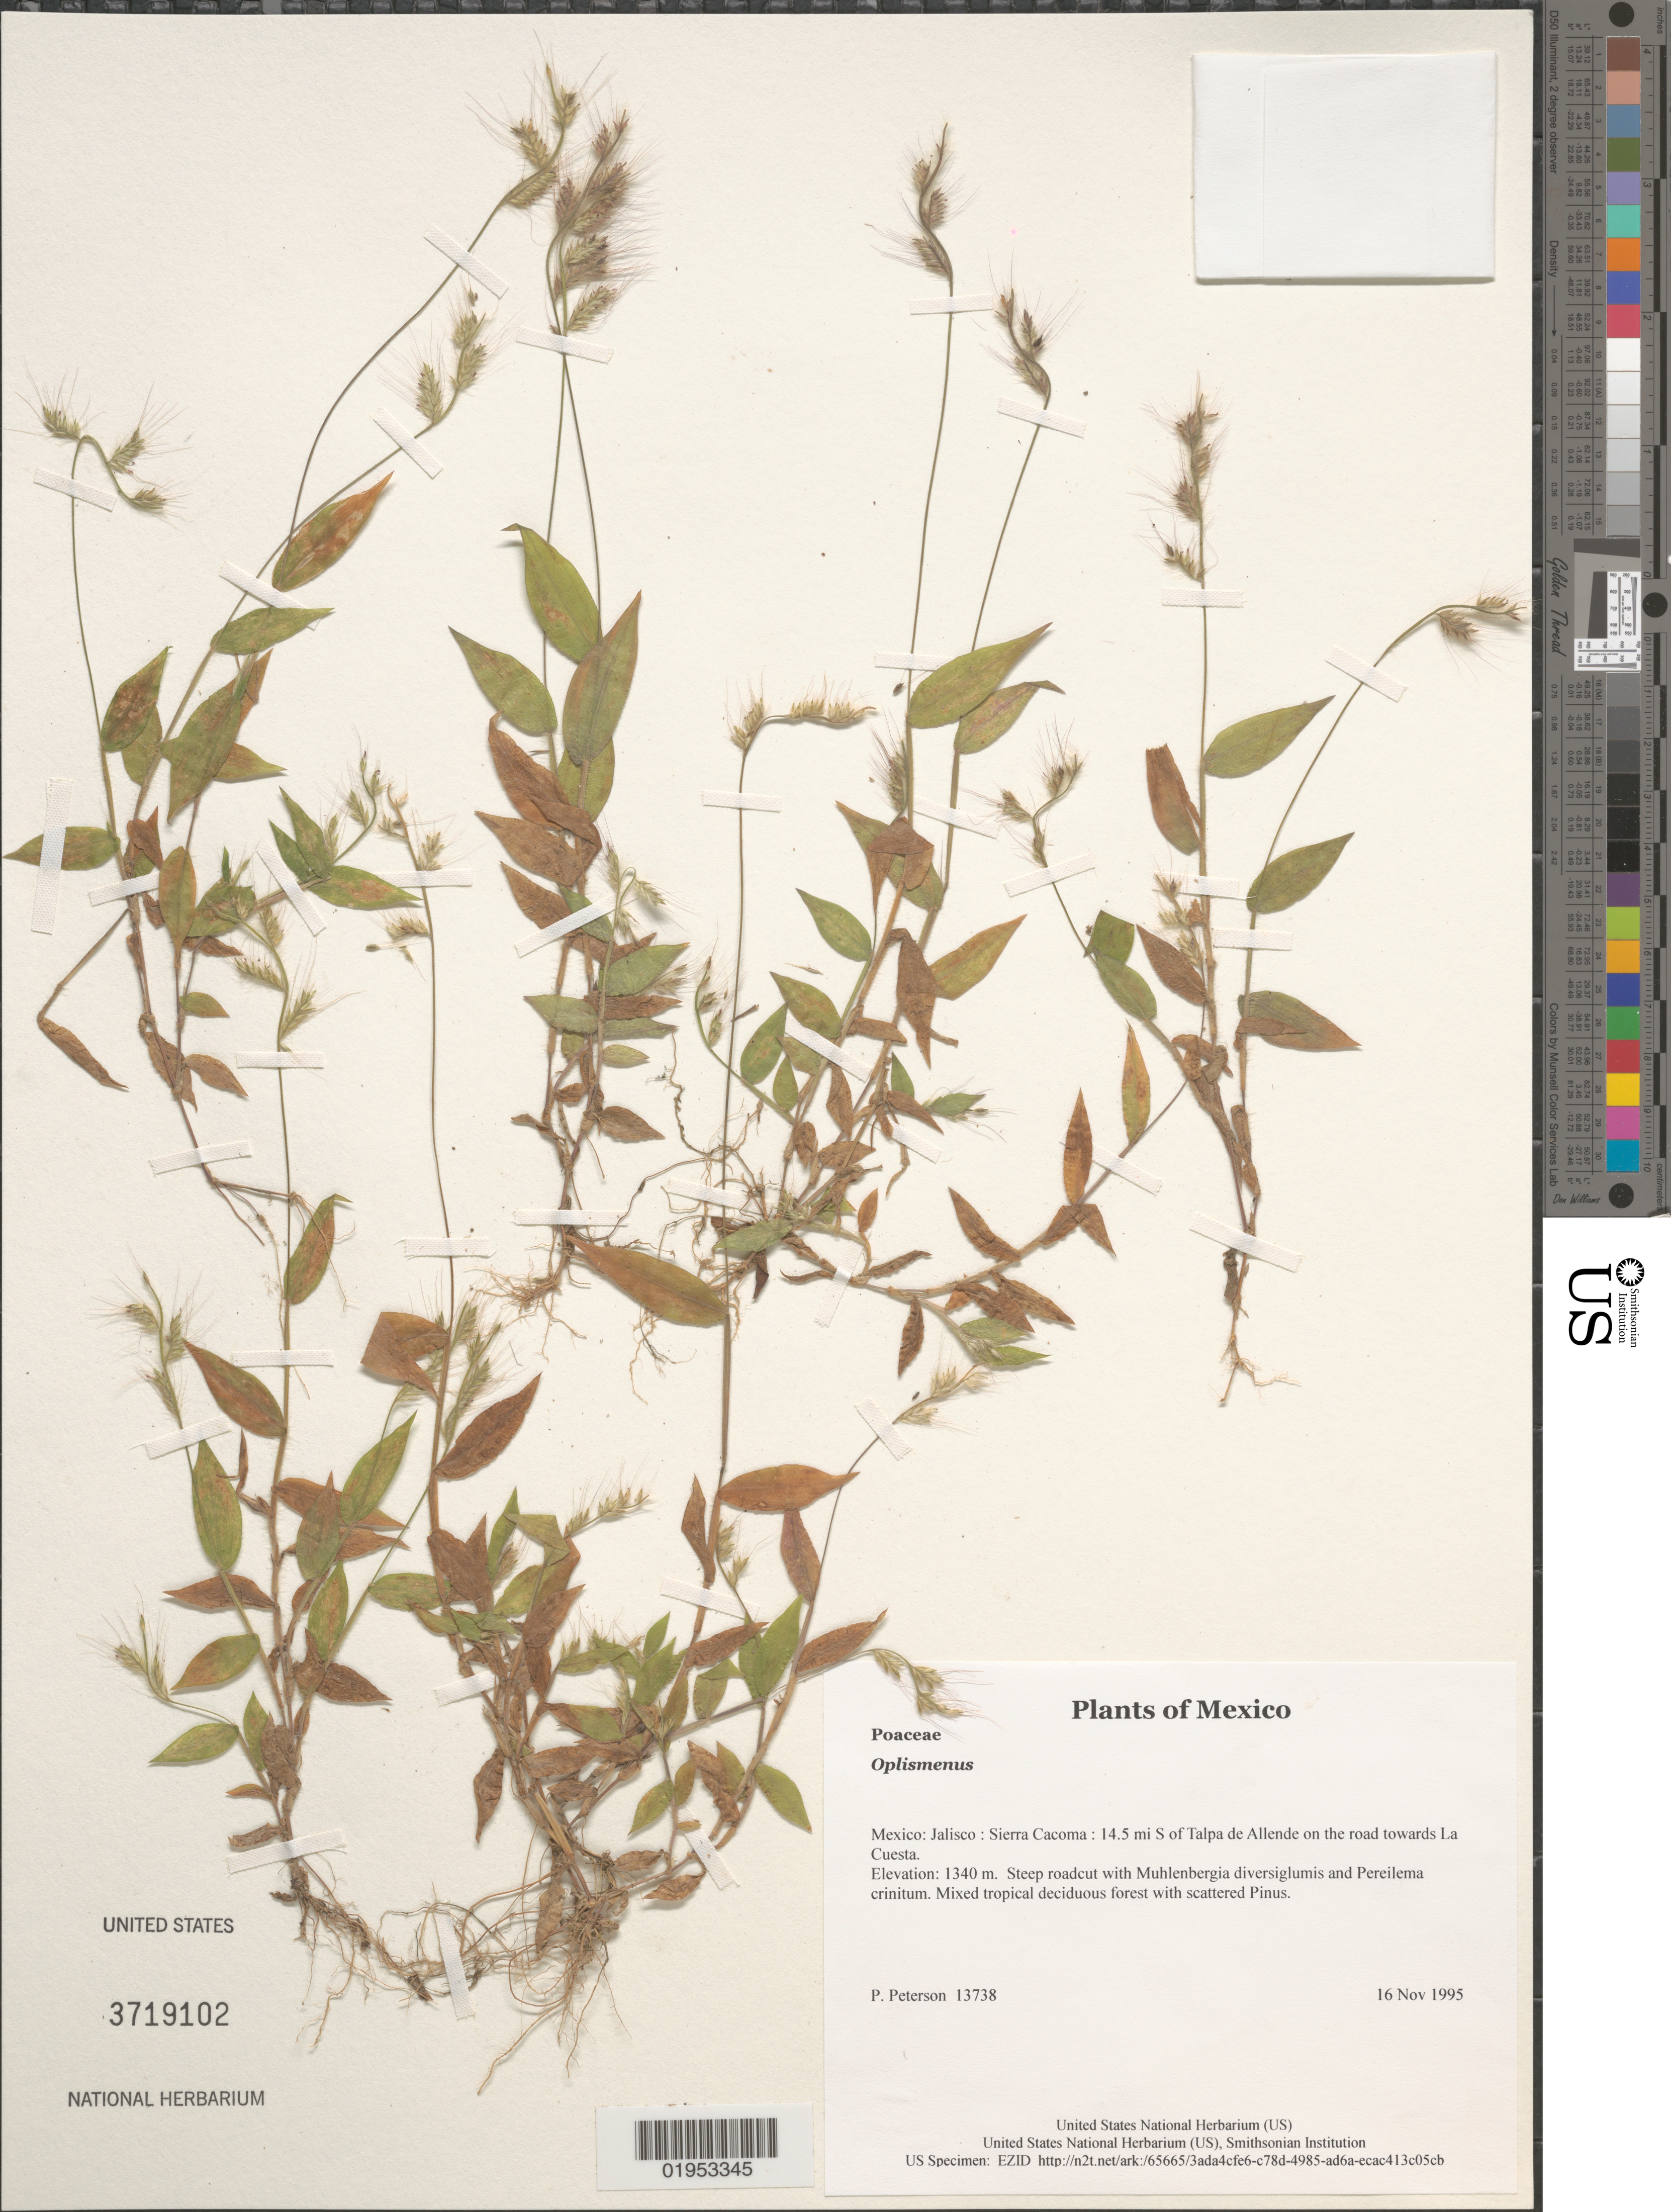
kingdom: Plantae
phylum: Tracheophyta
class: Liliopsida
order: Poales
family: Poaceae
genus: Oplismenus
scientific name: Oplismenus sp.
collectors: P. M. Peterson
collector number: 13738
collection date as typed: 16 Nov 1995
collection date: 1995-11-16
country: Mexico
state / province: Jalisco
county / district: Sierra Cacoma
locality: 14.5 mi S of Talpa de Allende on the road towards La Cuesta.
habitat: Steep roadcut with Muhlenbergia diversiglumis and Pereilema crinitum. Mixed tropical deciduous forest with scattered Pinus.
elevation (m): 1340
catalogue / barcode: US 3719102